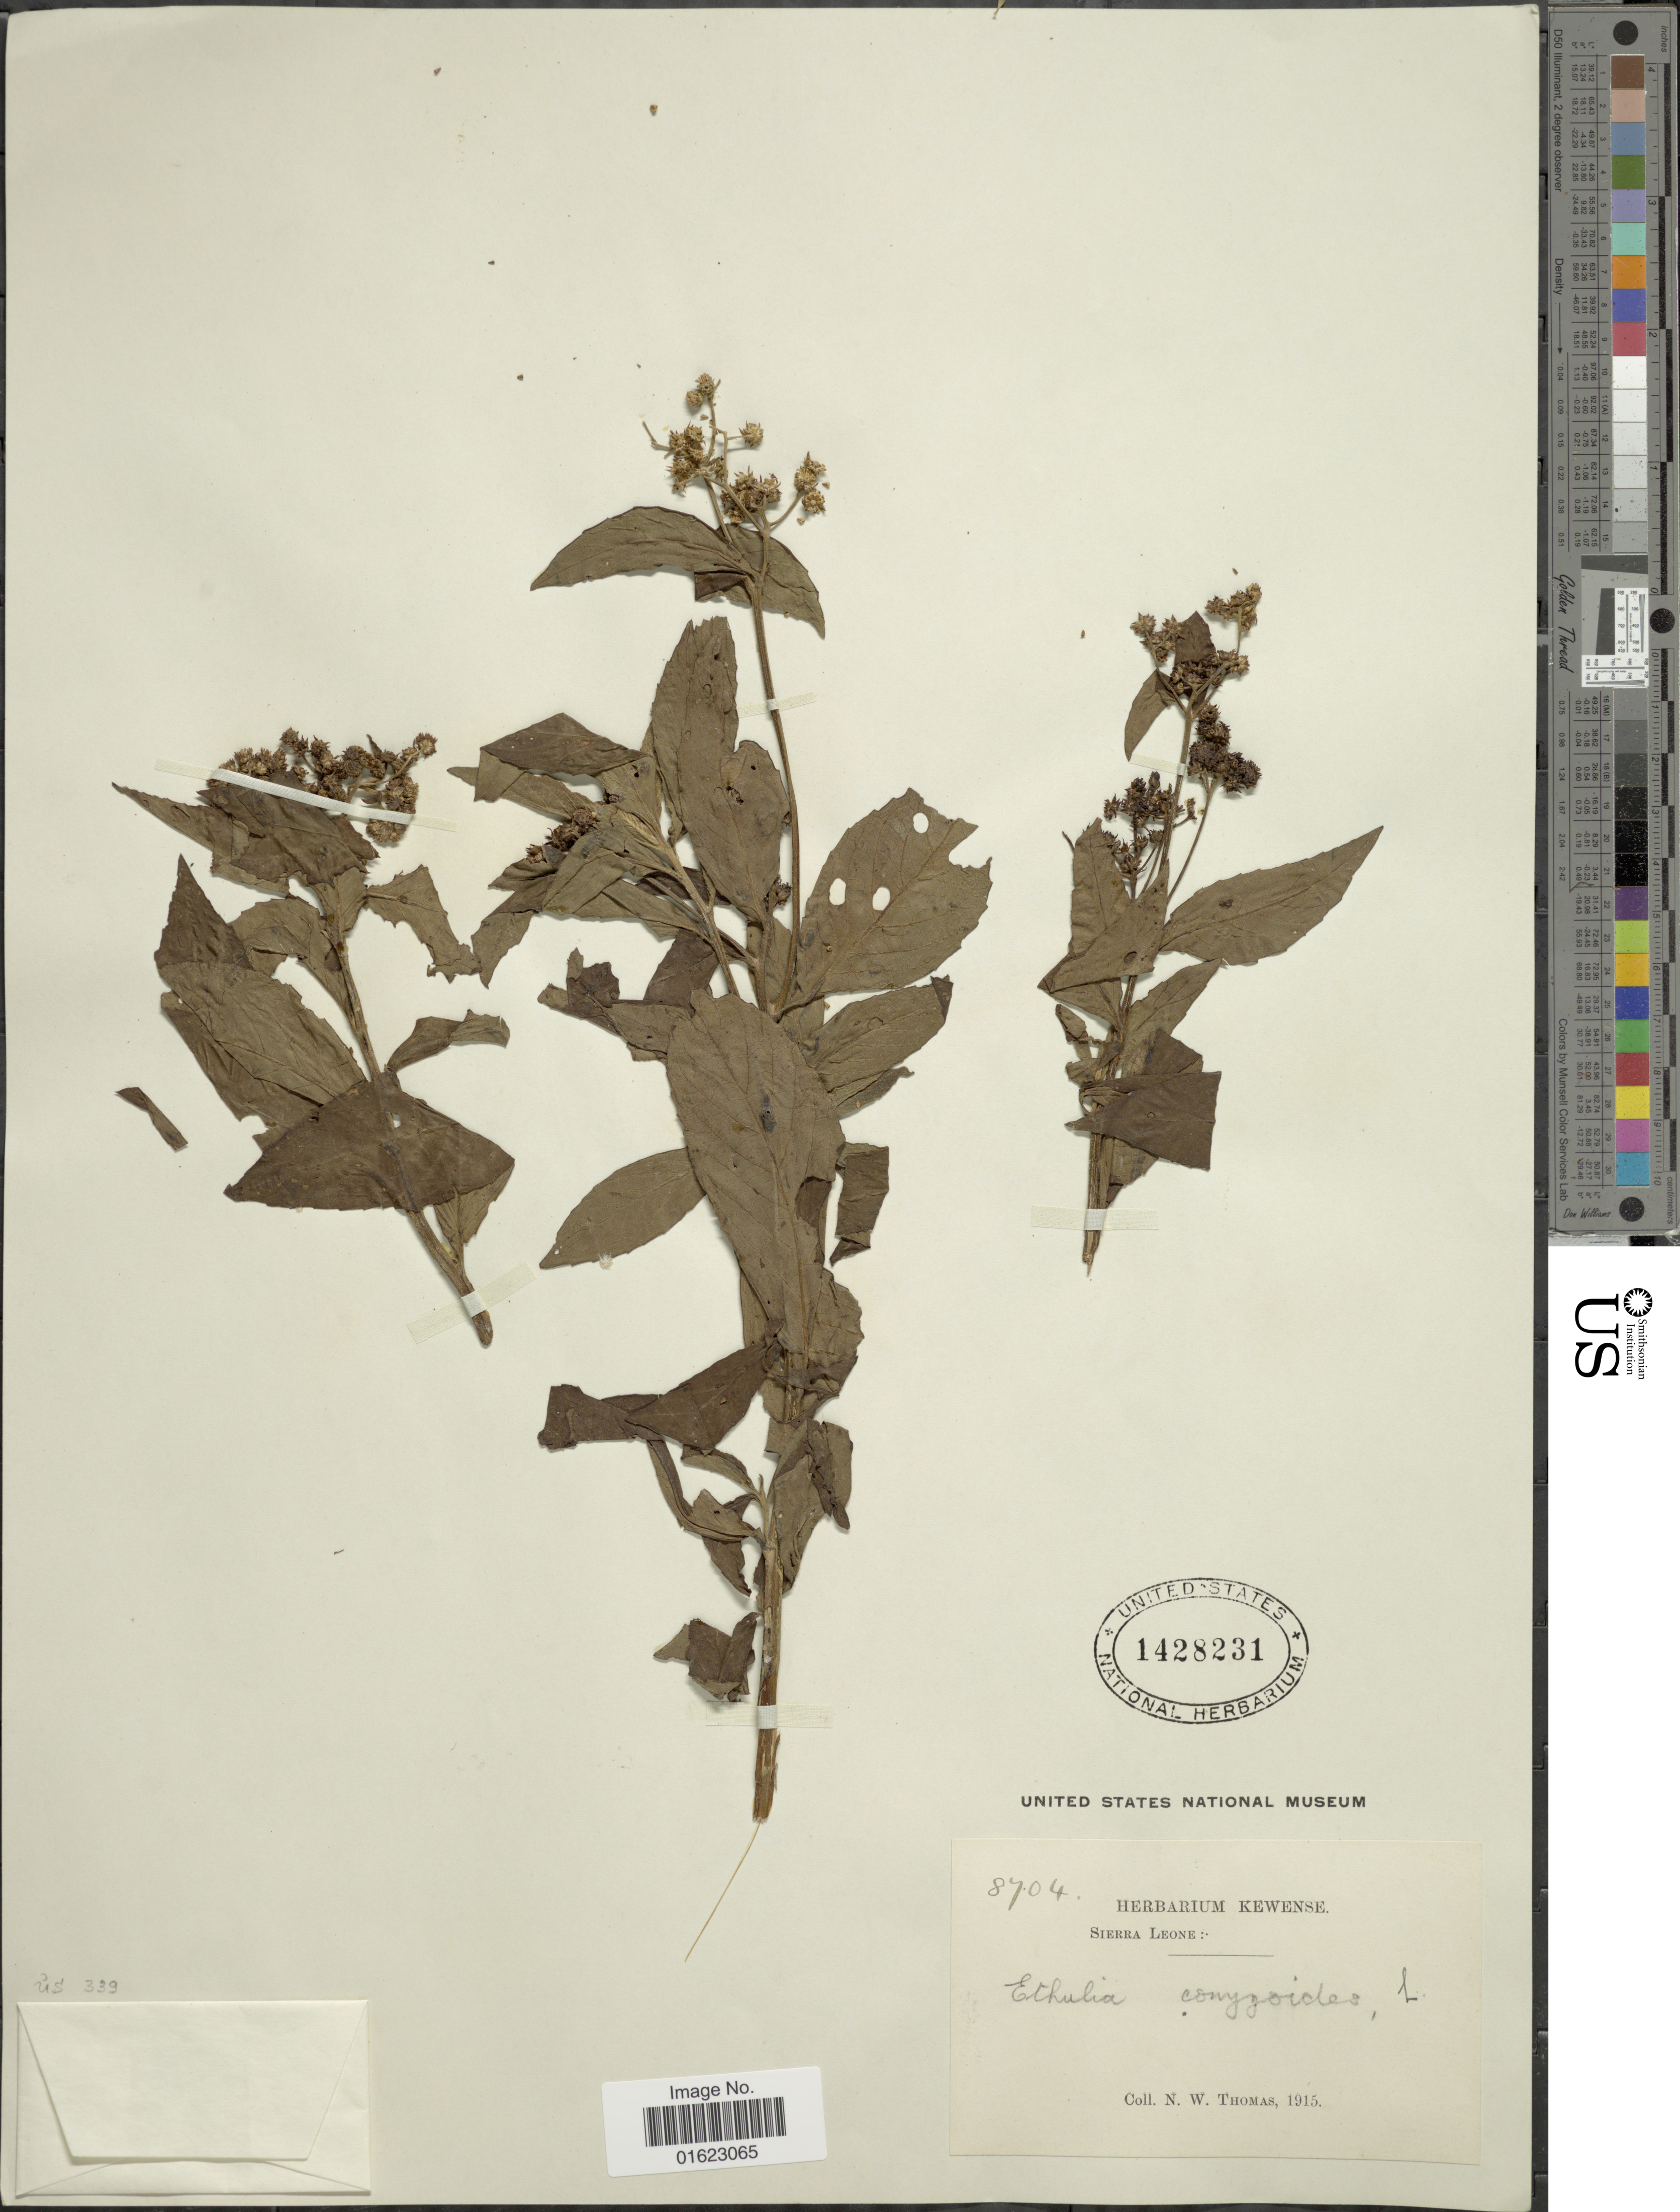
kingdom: Plantae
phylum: Tracheophyta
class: Magnoliopsida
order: Asterales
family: Asteraceae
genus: Ethulia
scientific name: Ethulia conyzoides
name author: L. f.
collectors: N. Thomas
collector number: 8704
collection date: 1915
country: Sierra Leone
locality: Sierra Leone.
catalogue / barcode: US 1428231